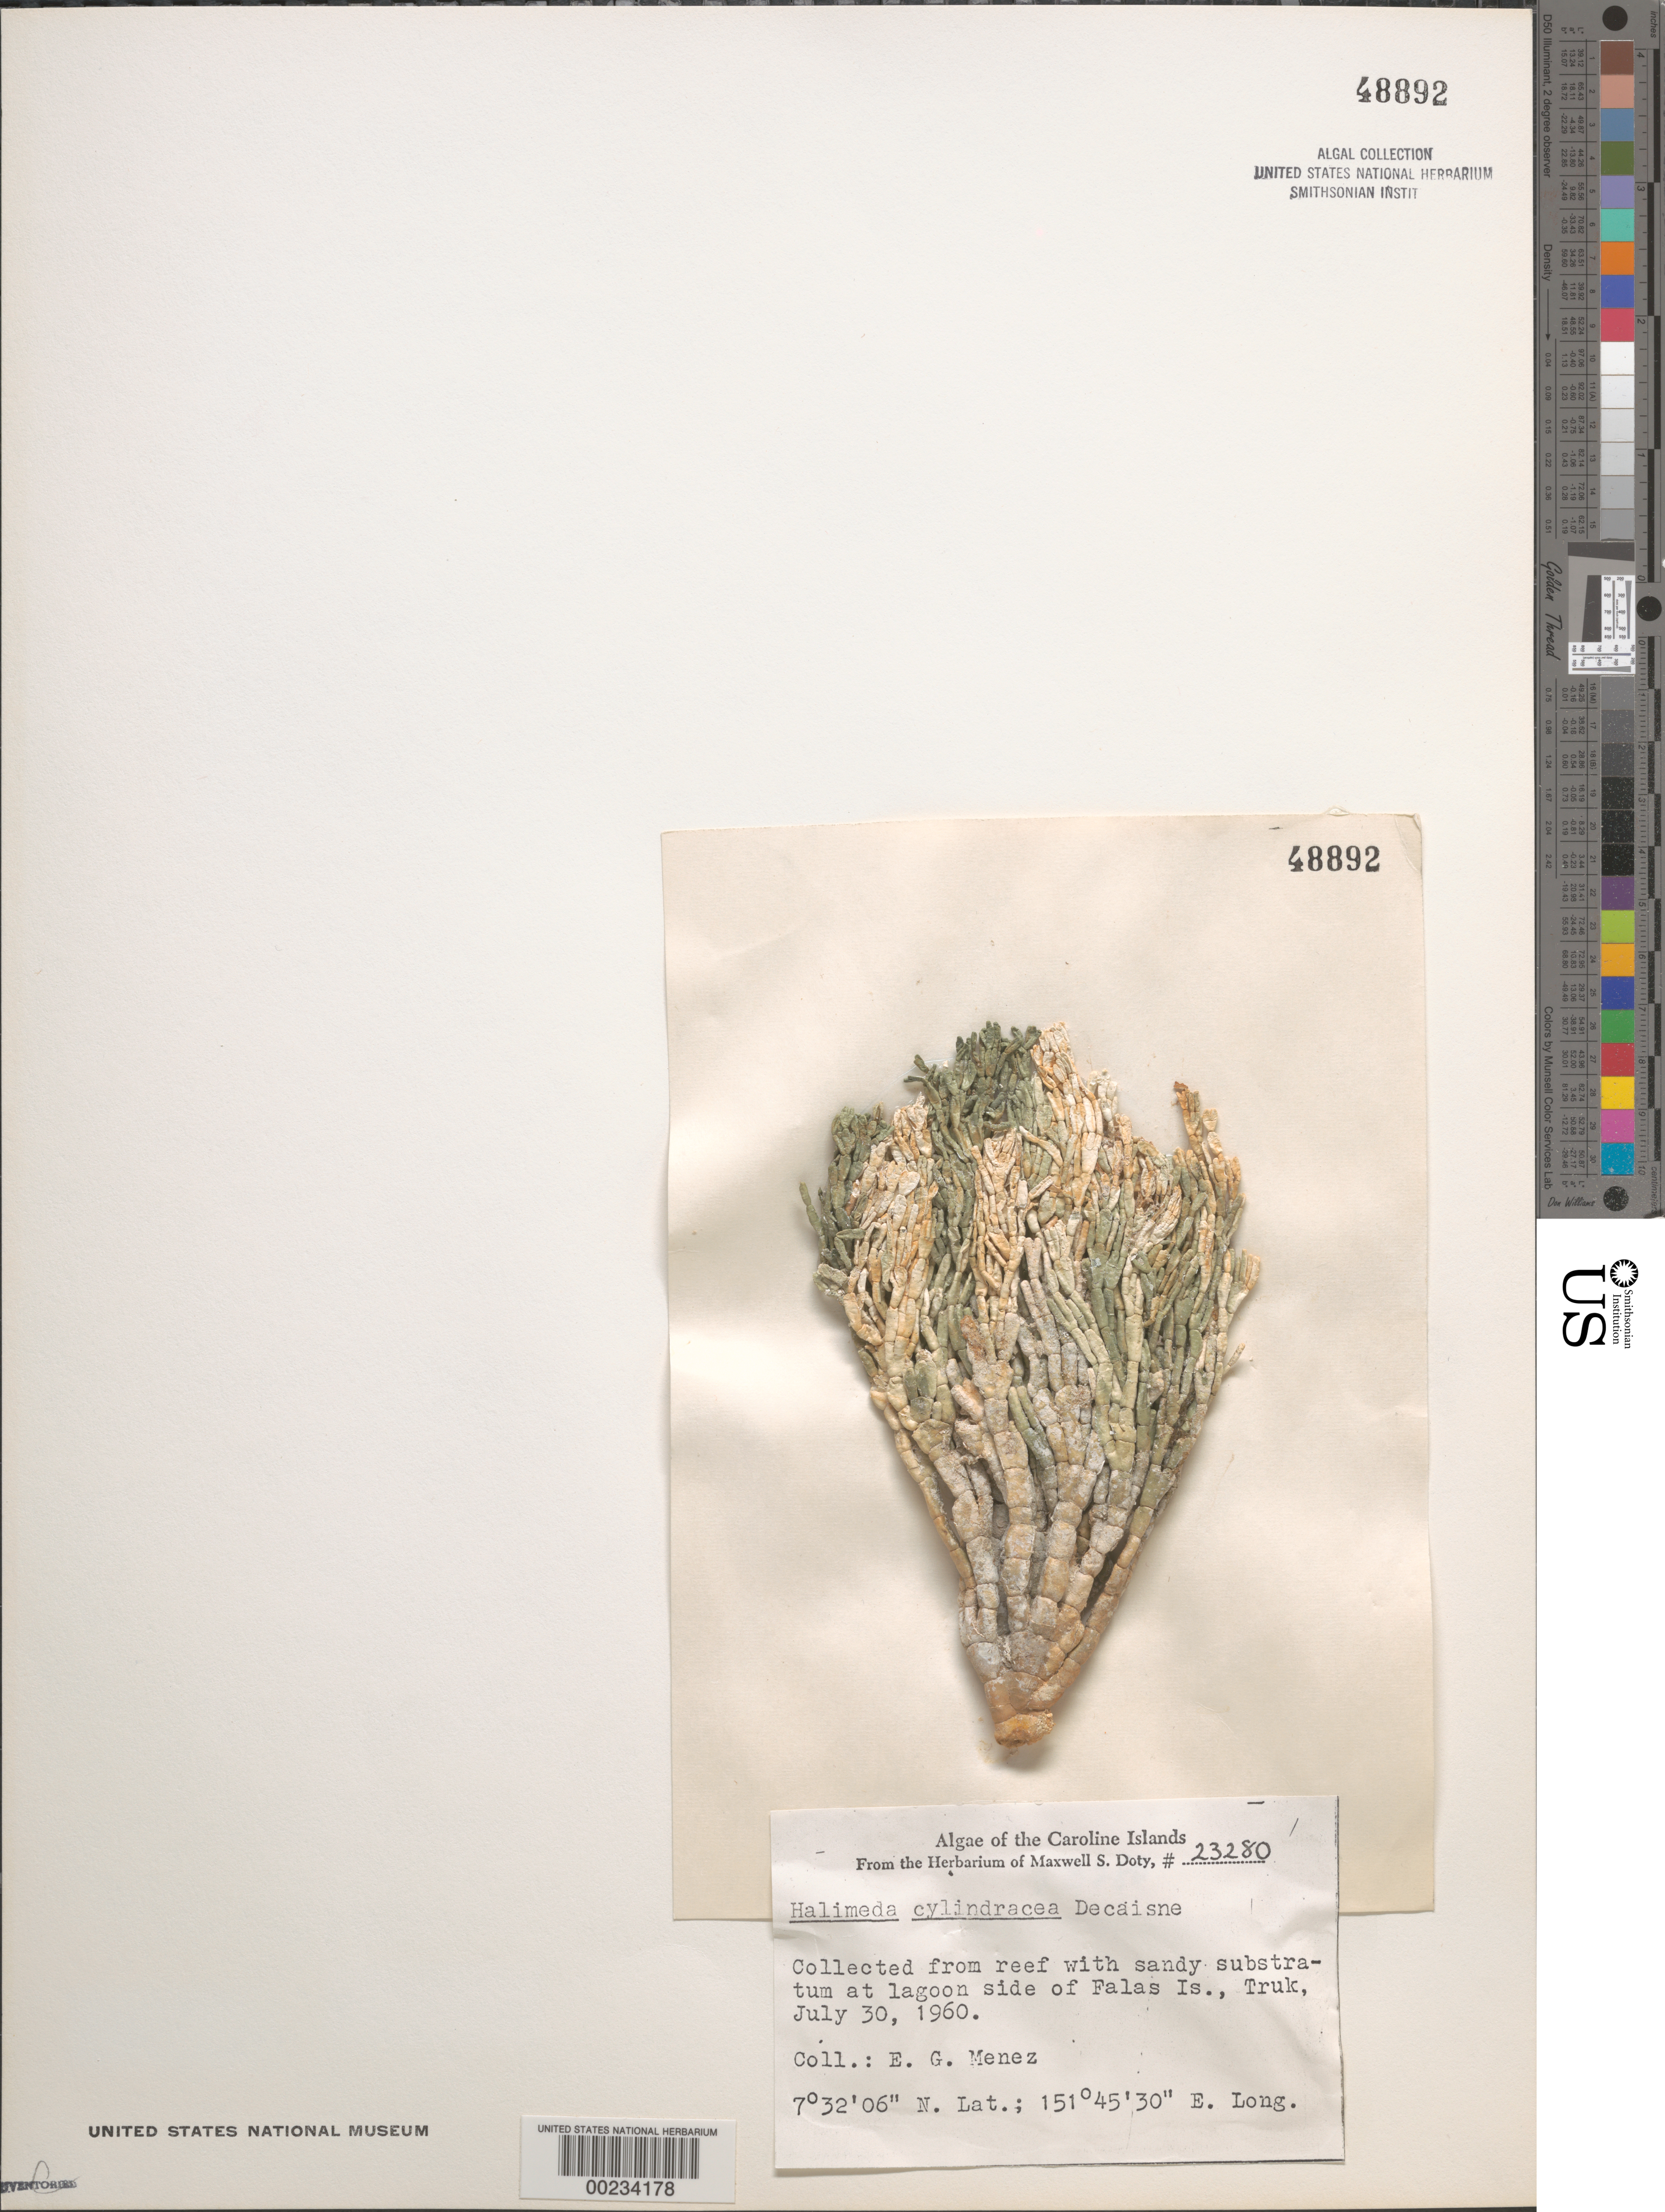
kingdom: Plantae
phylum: Chlorophyta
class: Ulvophyceae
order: Bryopsidales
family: Halimedaceae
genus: Halimeda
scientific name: Halimeda cylindracea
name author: Decne.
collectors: Meñez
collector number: MSD 23280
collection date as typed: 30 Jul 1960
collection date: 1960-07-30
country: Micronesia, Federated States of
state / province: Truk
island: Falas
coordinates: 7 32' 06" N, 151 45' 30" E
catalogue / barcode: US 48892